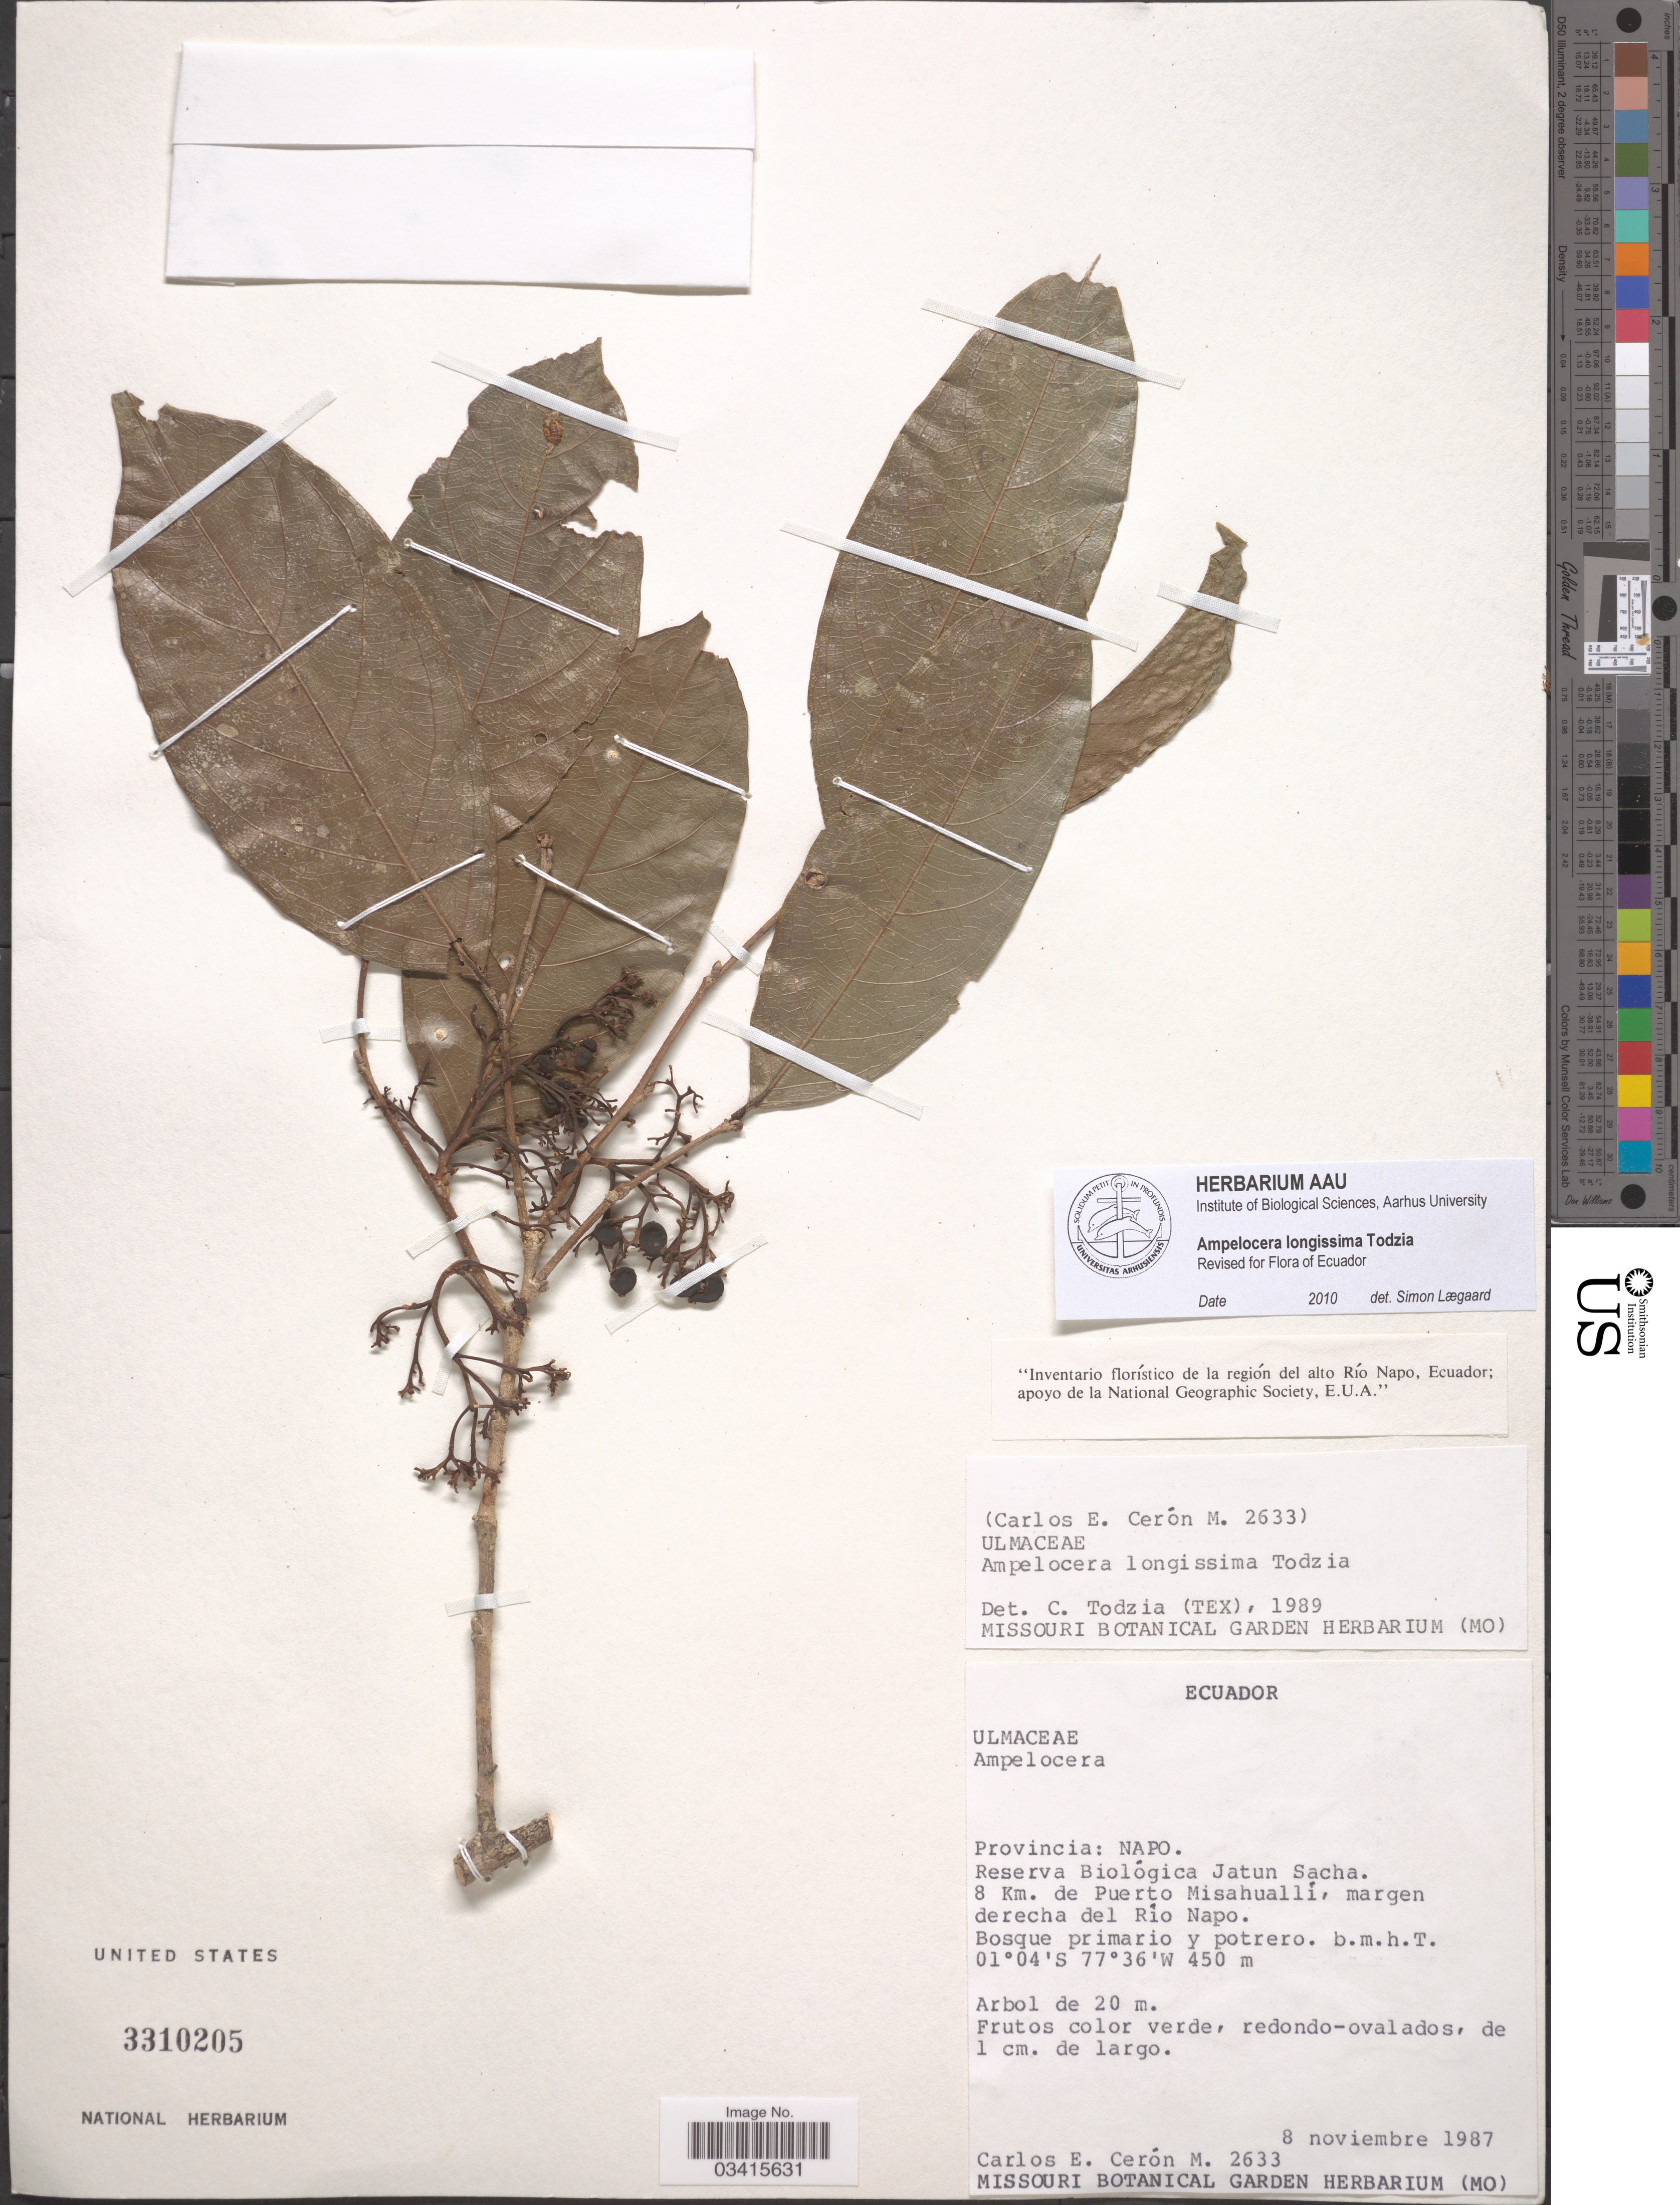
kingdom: Plantae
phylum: Tracheophyta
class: Magnoliopsida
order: Rosales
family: Cannabaceae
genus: Ampelocera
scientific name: Ampelocera longissima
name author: Todzia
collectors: C. E. Cerón M.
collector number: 2633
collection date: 1987-11-08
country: Ecuador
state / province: Napo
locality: Reserva Biológica Jatun Sacha. 8 Km. de Puerto Misahuallí, margen derecha del Río Napo.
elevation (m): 450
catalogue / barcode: US 3310205